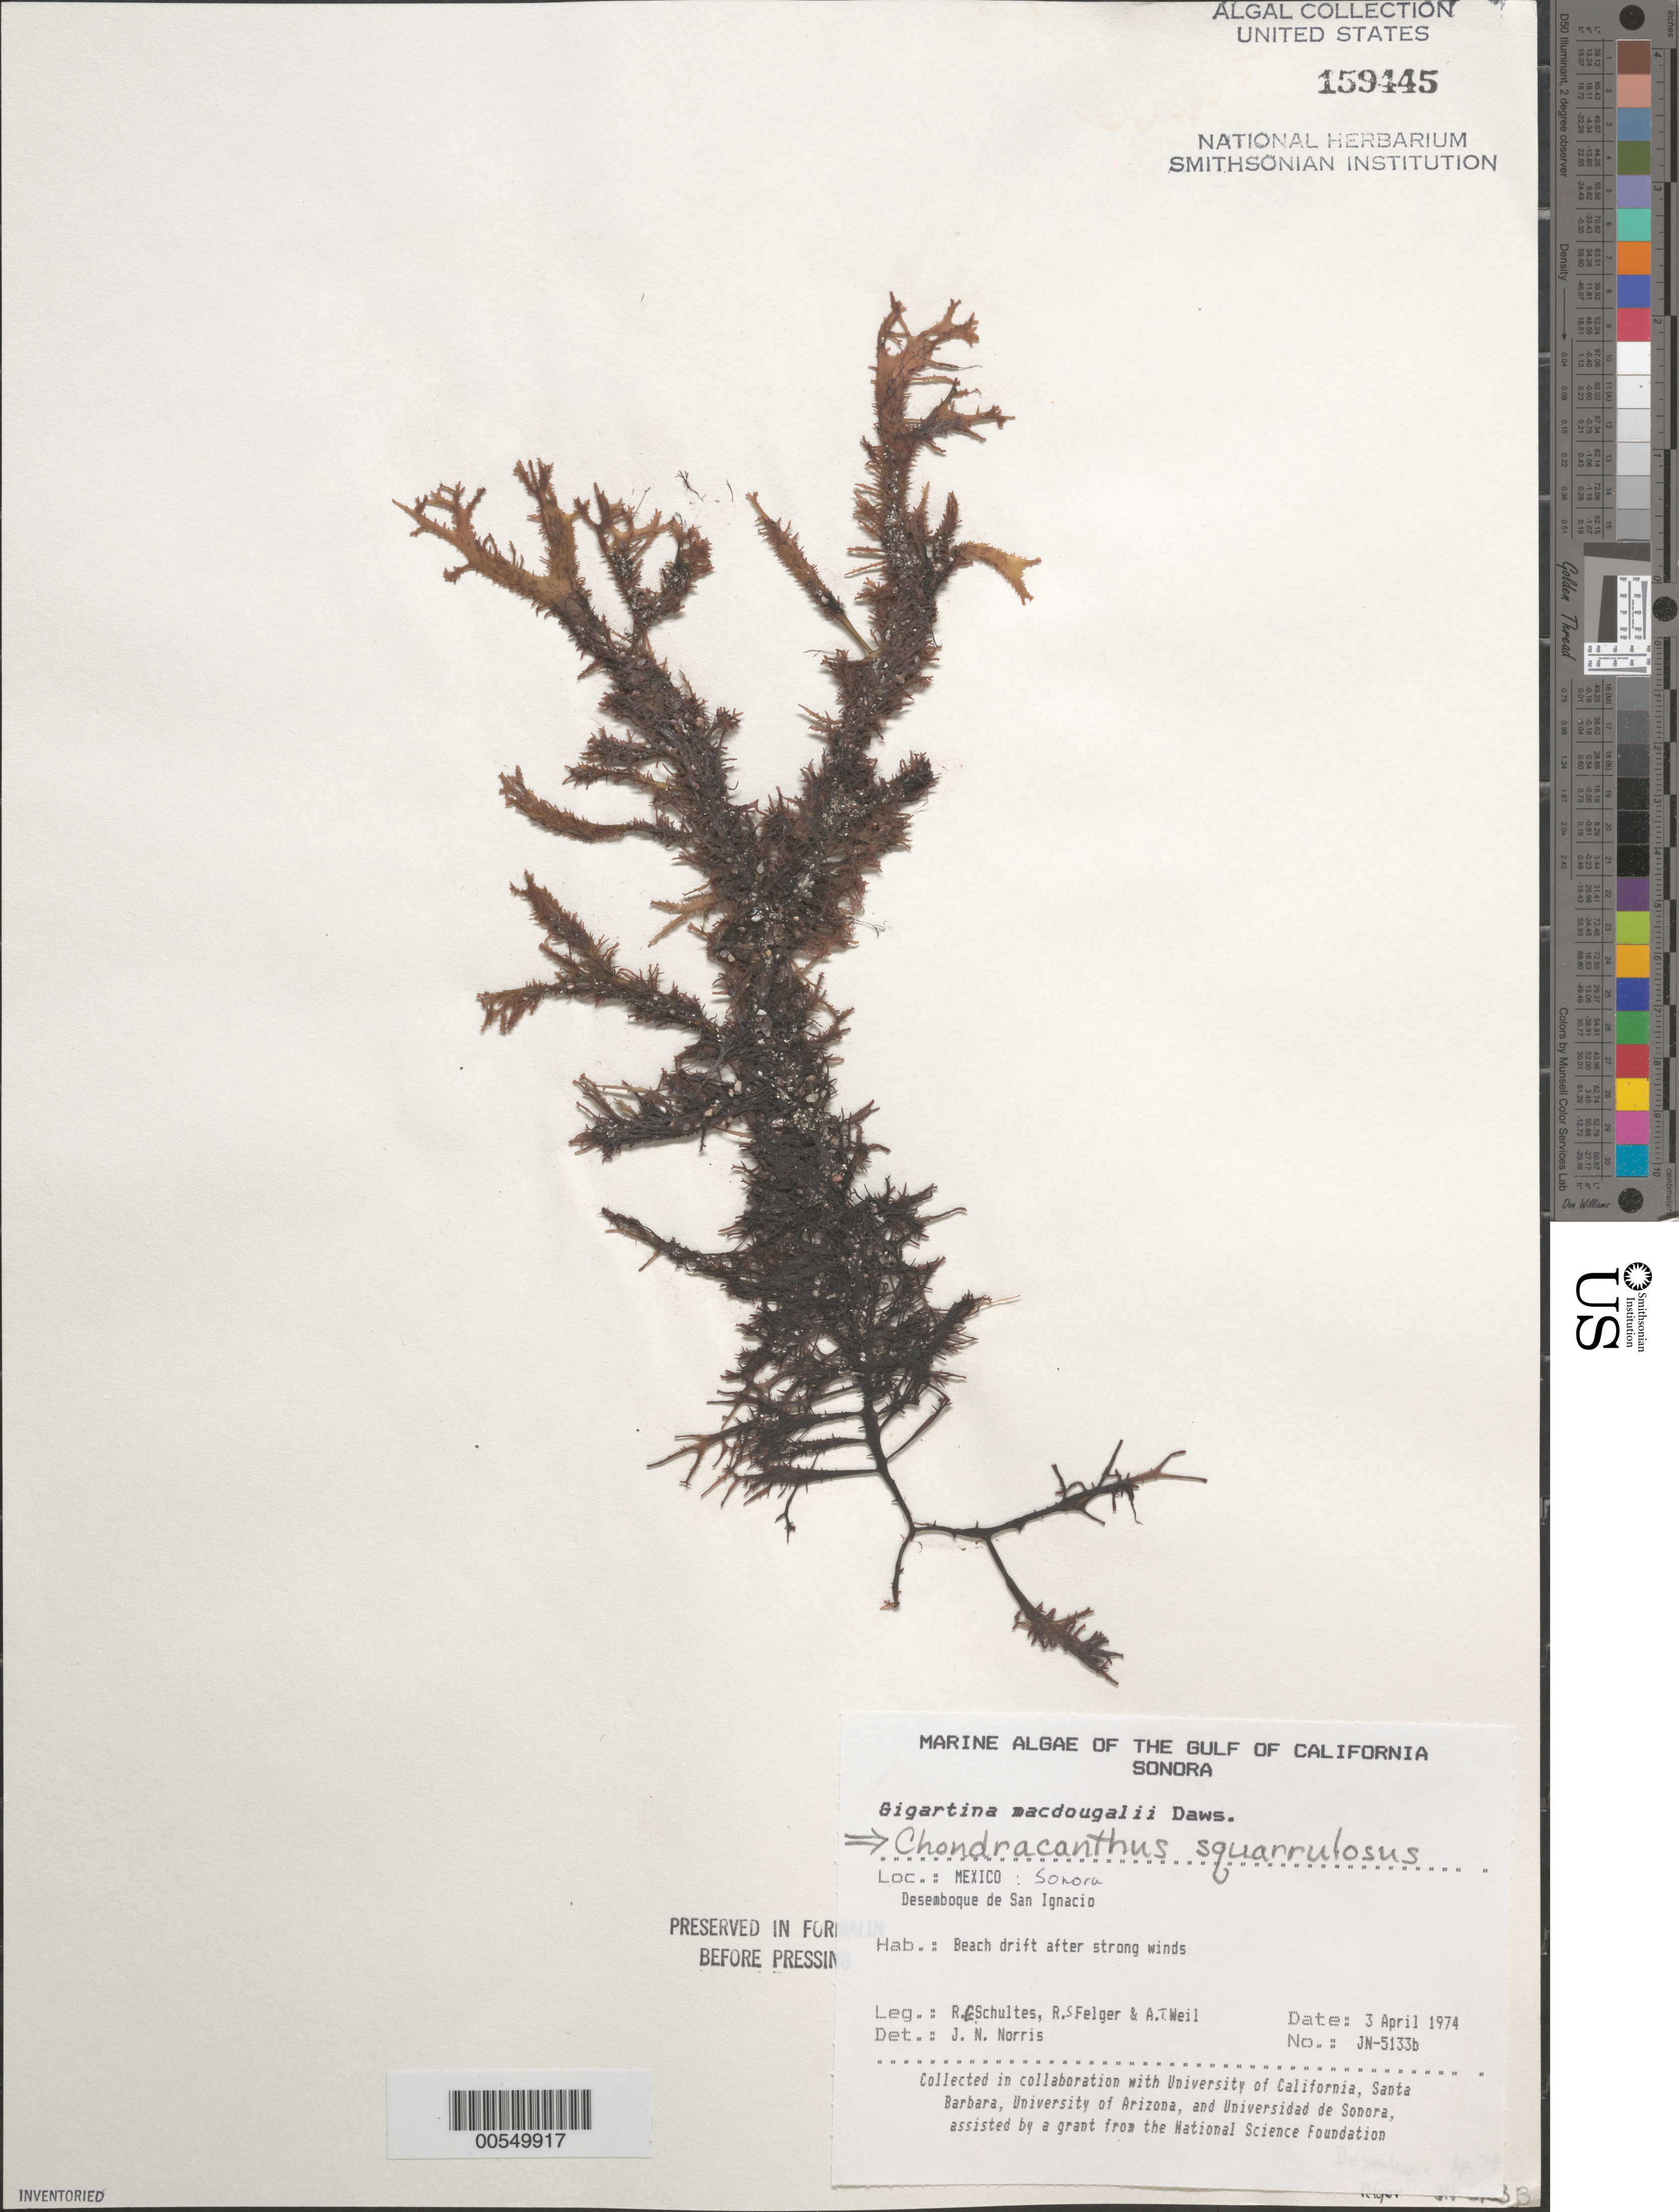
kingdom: Plantae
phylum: Rhodophyta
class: Florideophyceae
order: Gigartinales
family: Gigartinaceae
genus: Chondracanthus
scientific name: Chondracanthus squarrulosus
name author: (Setch. & N.L. Gardner) J.R. Hughey et al.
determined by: Norris, James N.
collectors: R. E. Schultes, R. S. Felger & A. T. Weil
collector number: JN-5133b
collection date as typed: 03 Apr 1974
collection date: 1974-04-03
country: Mexico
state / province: Sonora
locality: Desemboque de San Ignacio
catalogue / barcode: US 159445